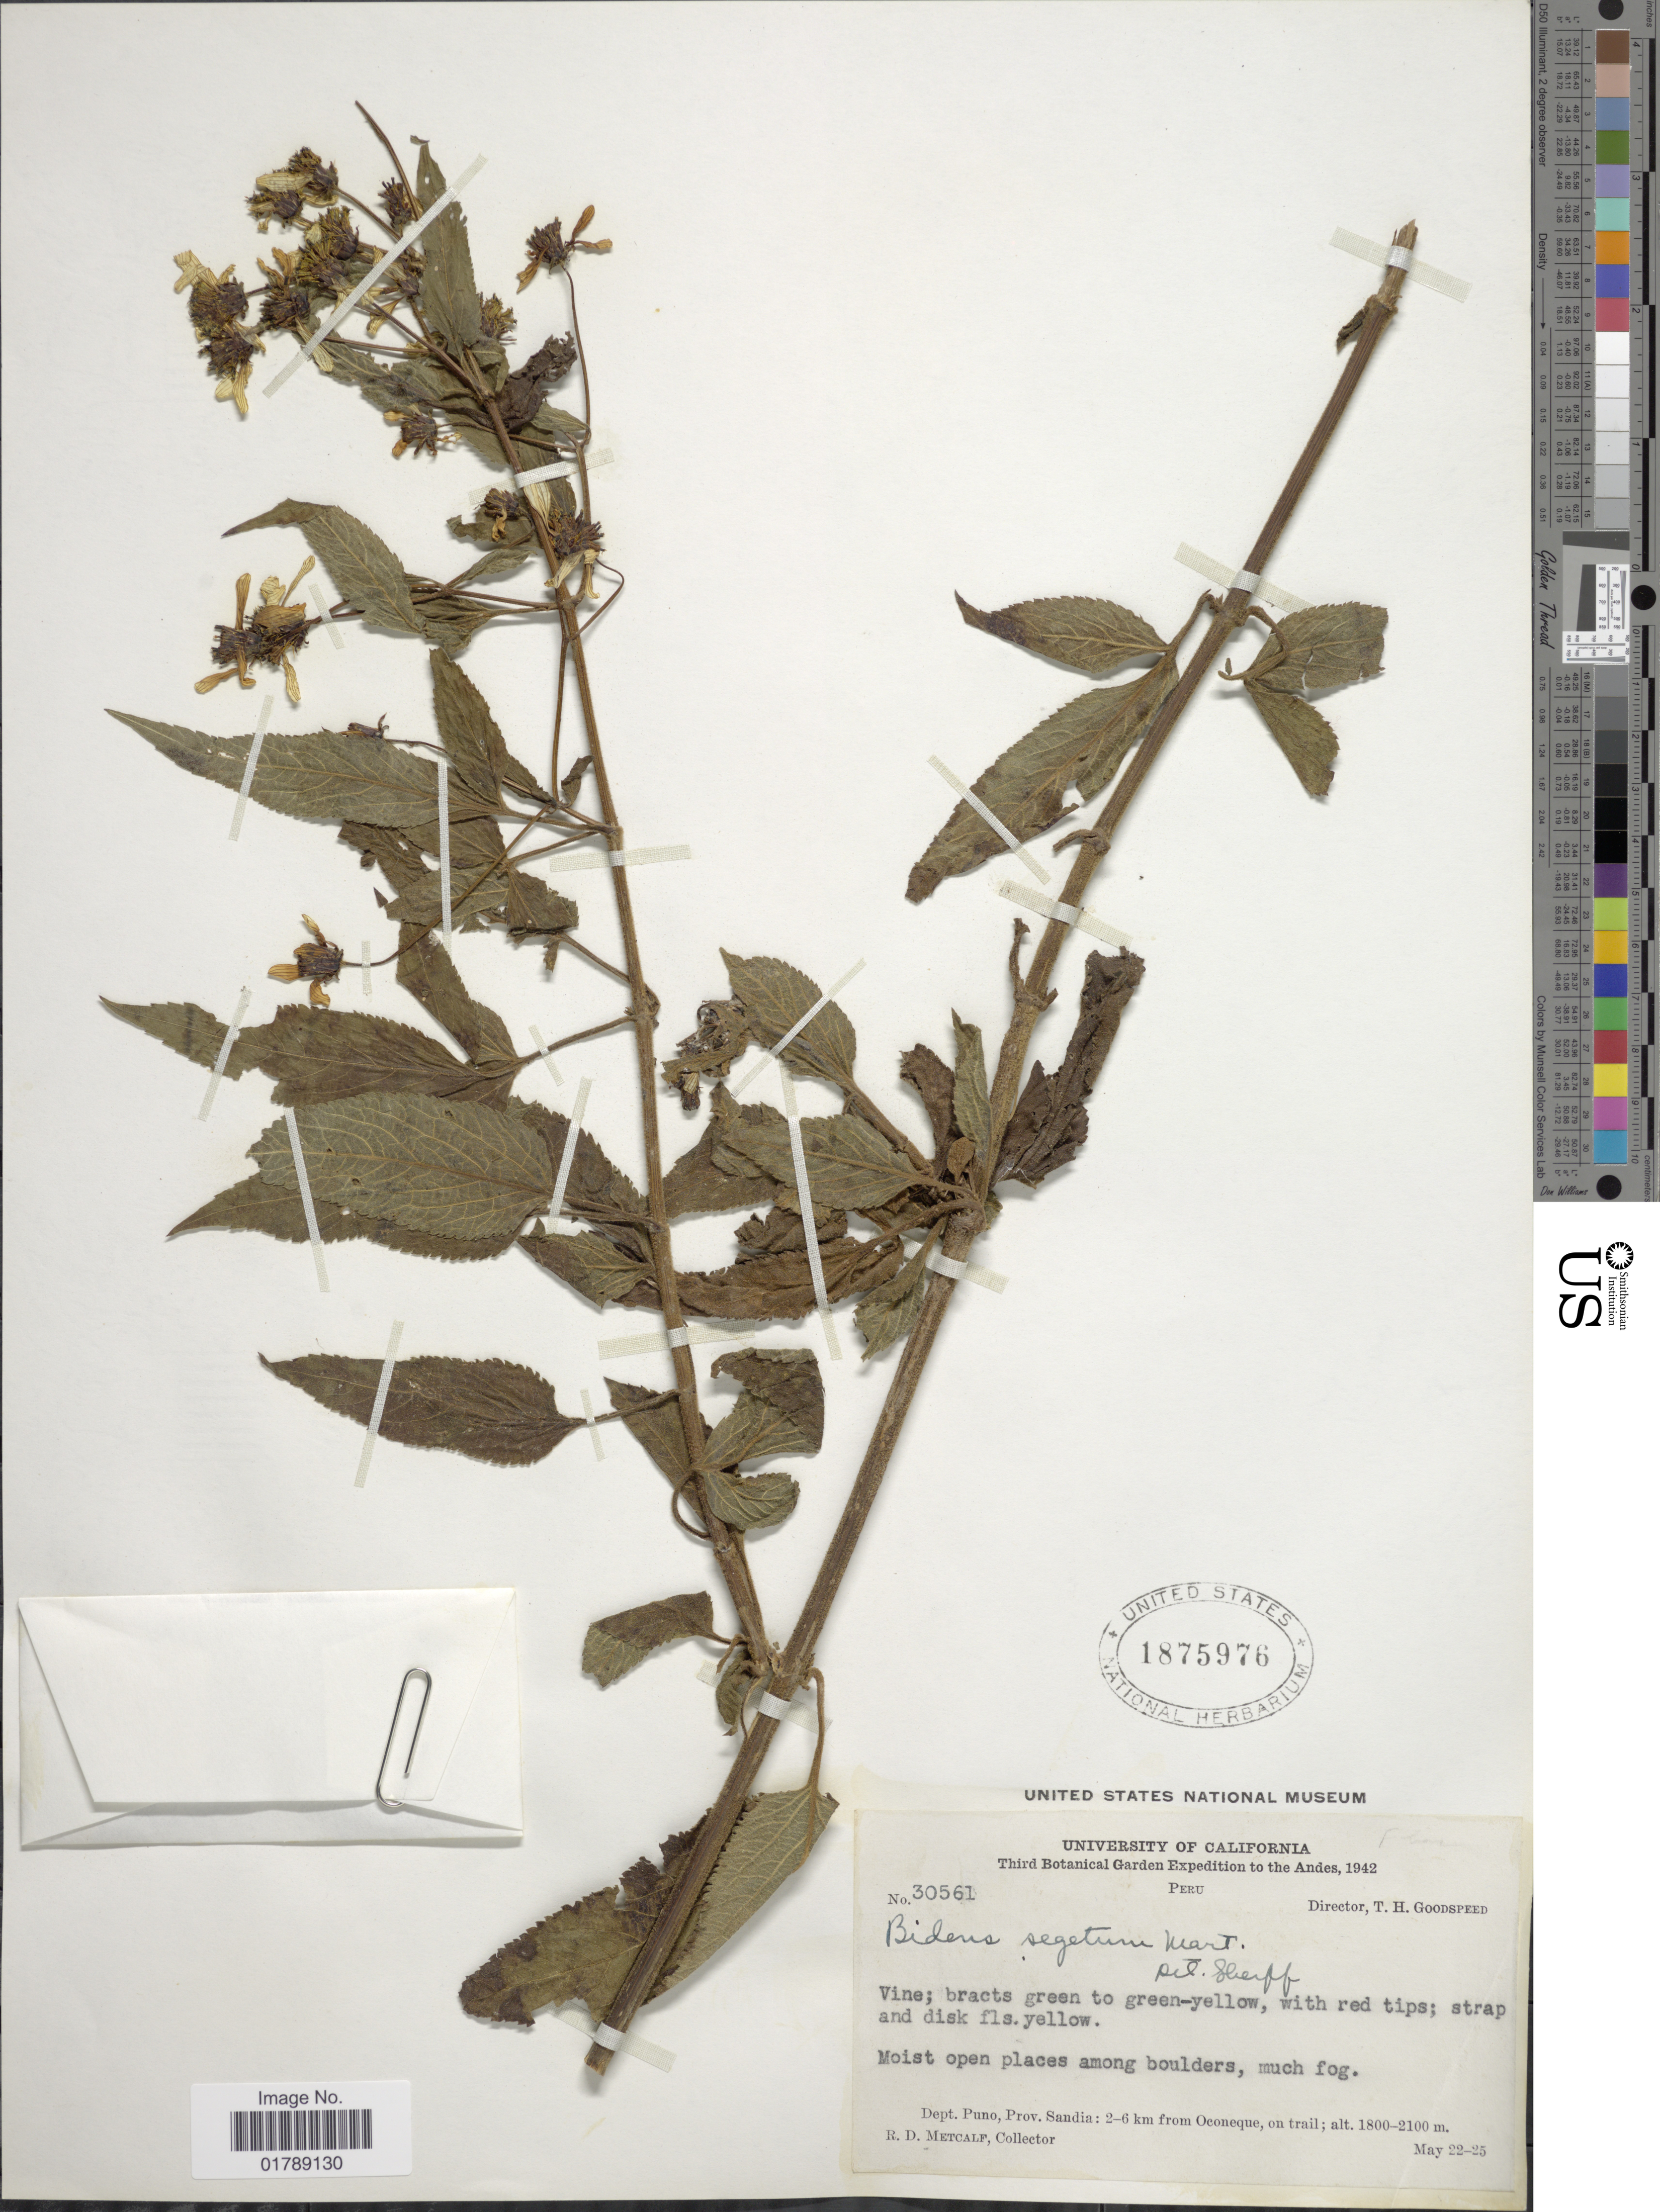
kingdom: Plantae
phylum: Tracheophyta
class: Magnoliopsida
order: Asterales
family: Asteraceae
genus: Bidens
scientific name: Bidens segetum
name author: Mart. ex Colla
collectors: R. D. Metcalf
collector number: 30561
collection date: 1942-05-22/1942-05-25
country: Peru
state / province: Puno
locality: Prov. Sandia: 2-6 km from Oconeque, on trail. Andes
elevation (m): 1800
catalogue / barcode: US 1875976